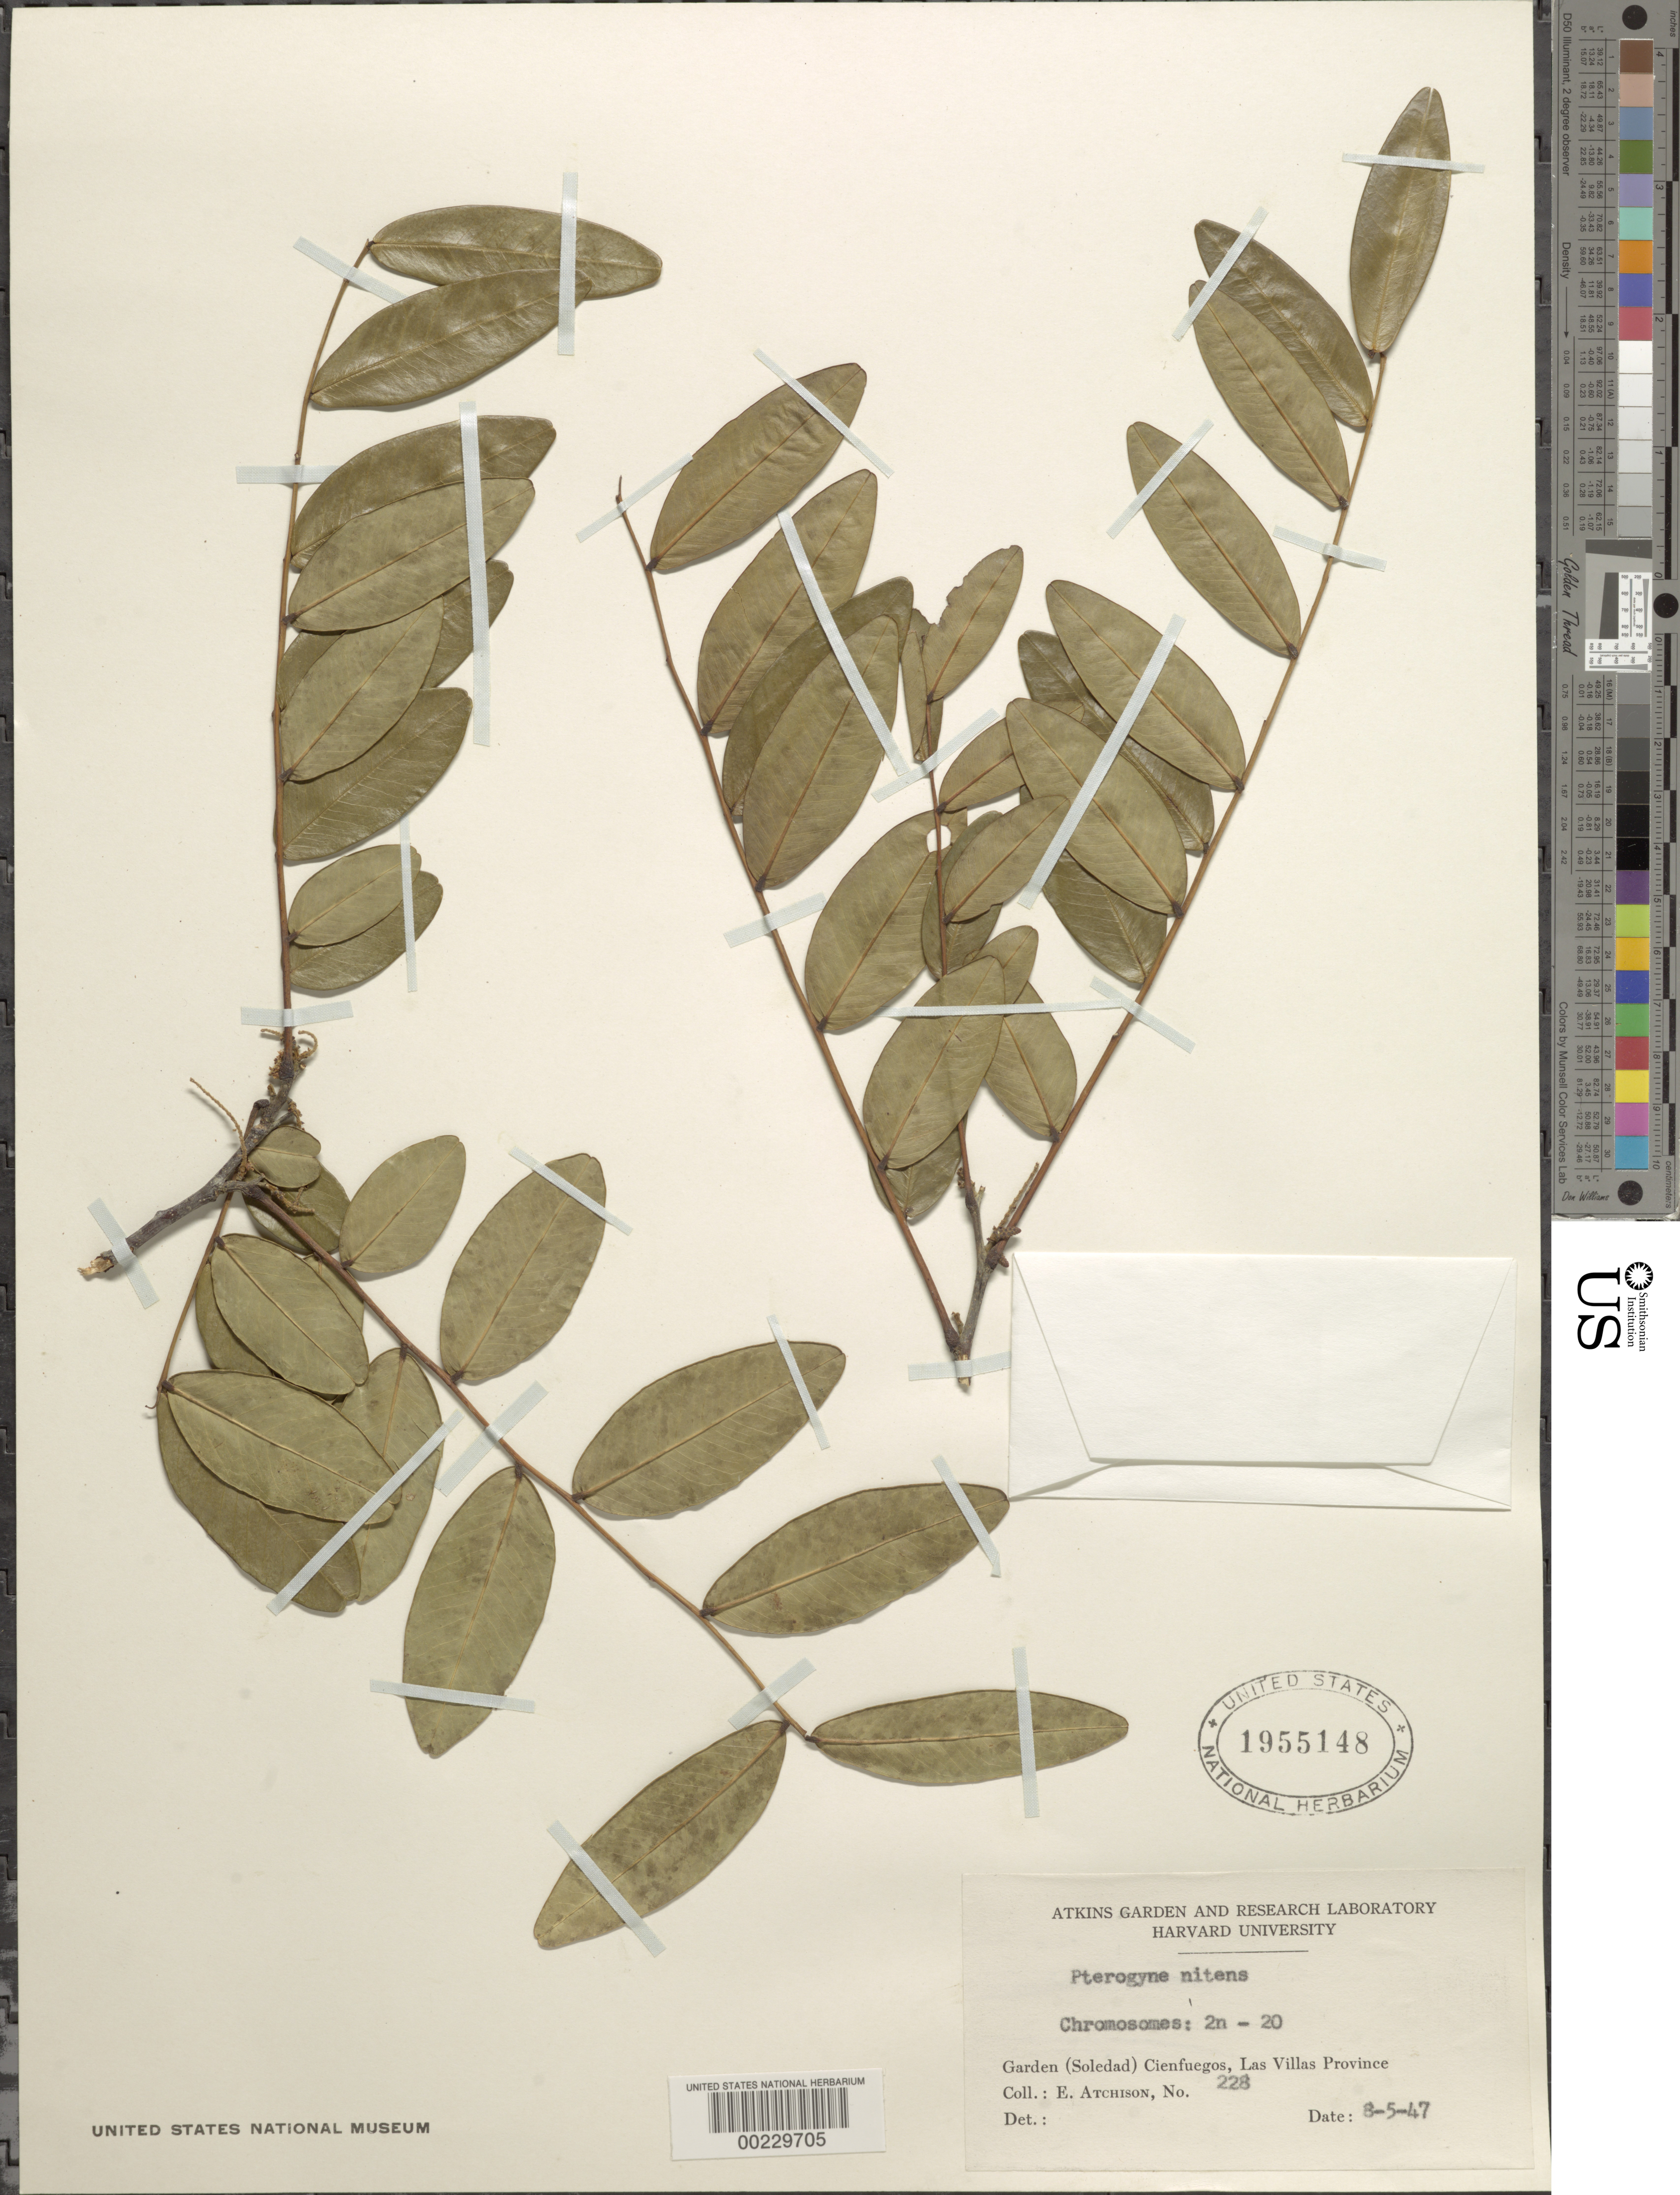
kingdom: Plantae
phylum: Tracheophyta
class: Magnoliopsida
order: Fabales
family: Fabaceae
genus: Pterogyne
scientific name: Pterogyne nitens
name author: Tul.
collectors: E. Atchison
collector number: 228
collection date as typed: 08 May 1947 or 05 Aug 1947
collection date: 1947-05-08 or 1947-08-05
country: Cuba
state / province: Las Villas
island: Greater Antilles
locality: Garden (soledad) cienfuegos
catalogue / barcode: US 1955148